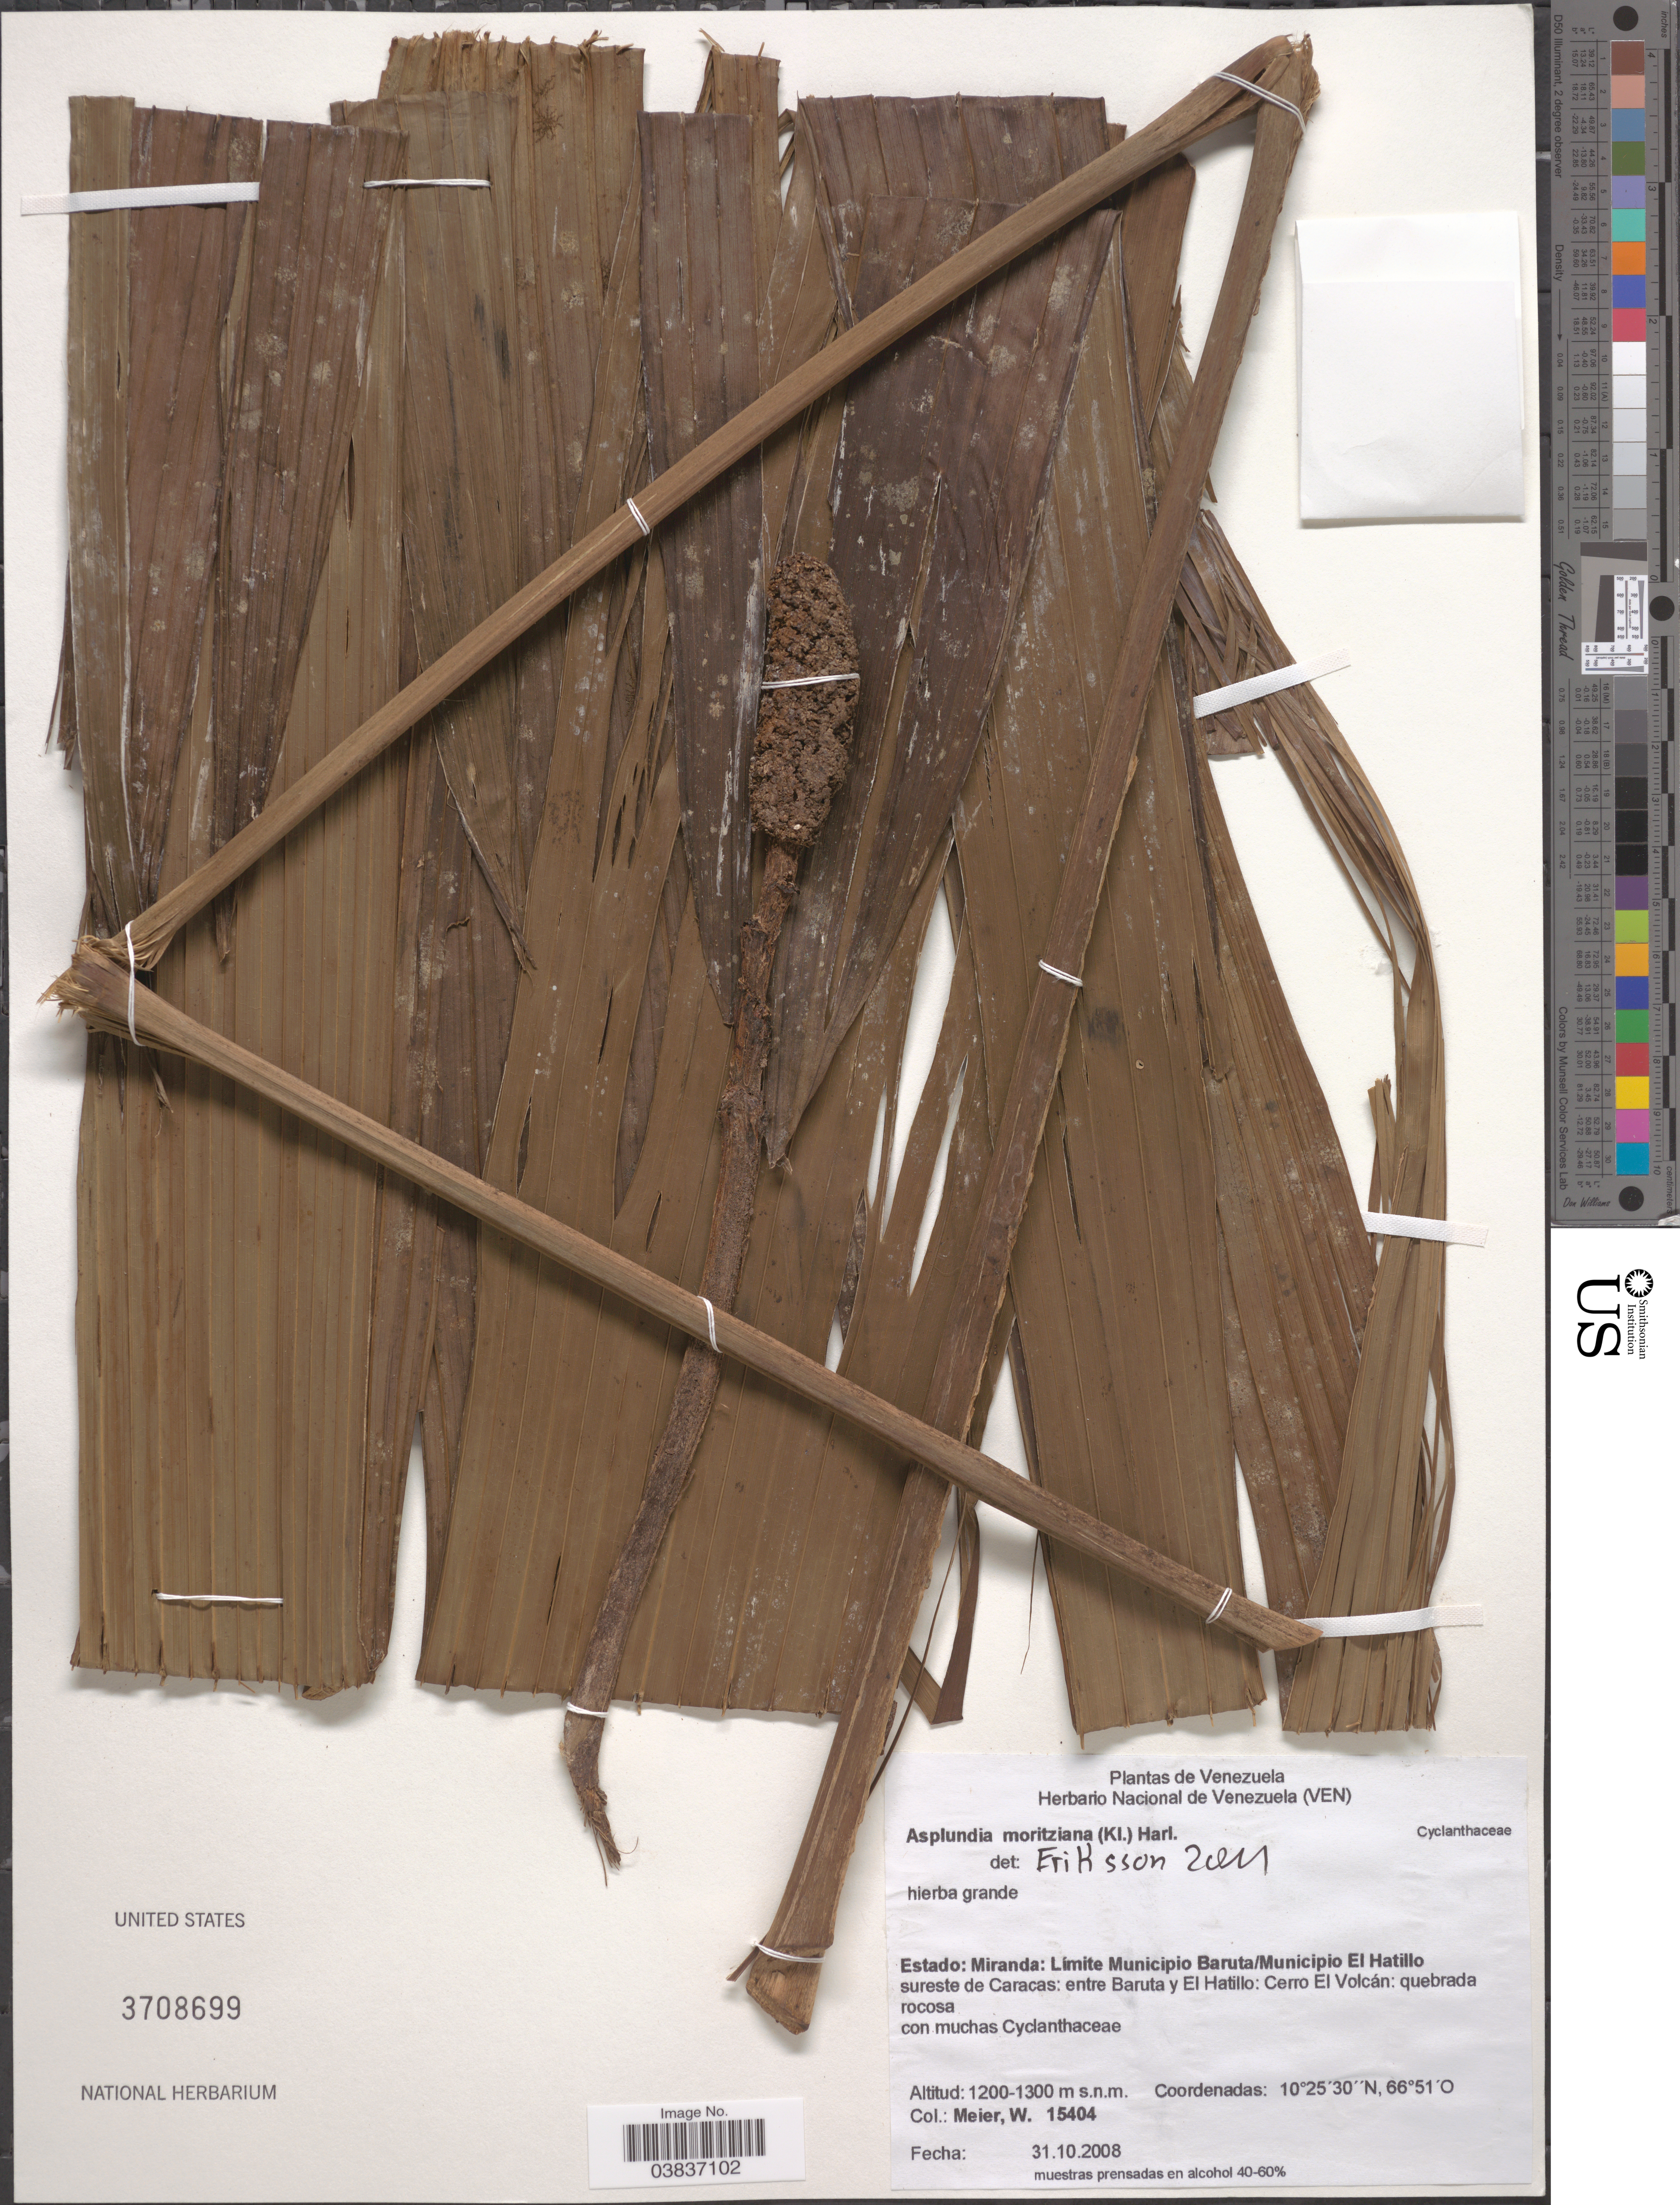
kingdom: Plantae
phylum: Tracheophyta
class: Liliopsida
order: Pandanales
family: Cyclanthaceae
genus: Asplundia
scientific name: Asplundia moritziana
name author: (Klotzsch) Harling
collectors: W. Meier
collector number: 15404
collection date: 2008-10-31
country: Venezuela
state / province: Miranda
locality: Límite Municipio Baruta/Municipio El Hatillo sureste de Caracas: entre Baruta y El Hatillo: Cerro El Volcán.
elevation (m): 1200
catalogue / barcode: US 3708699